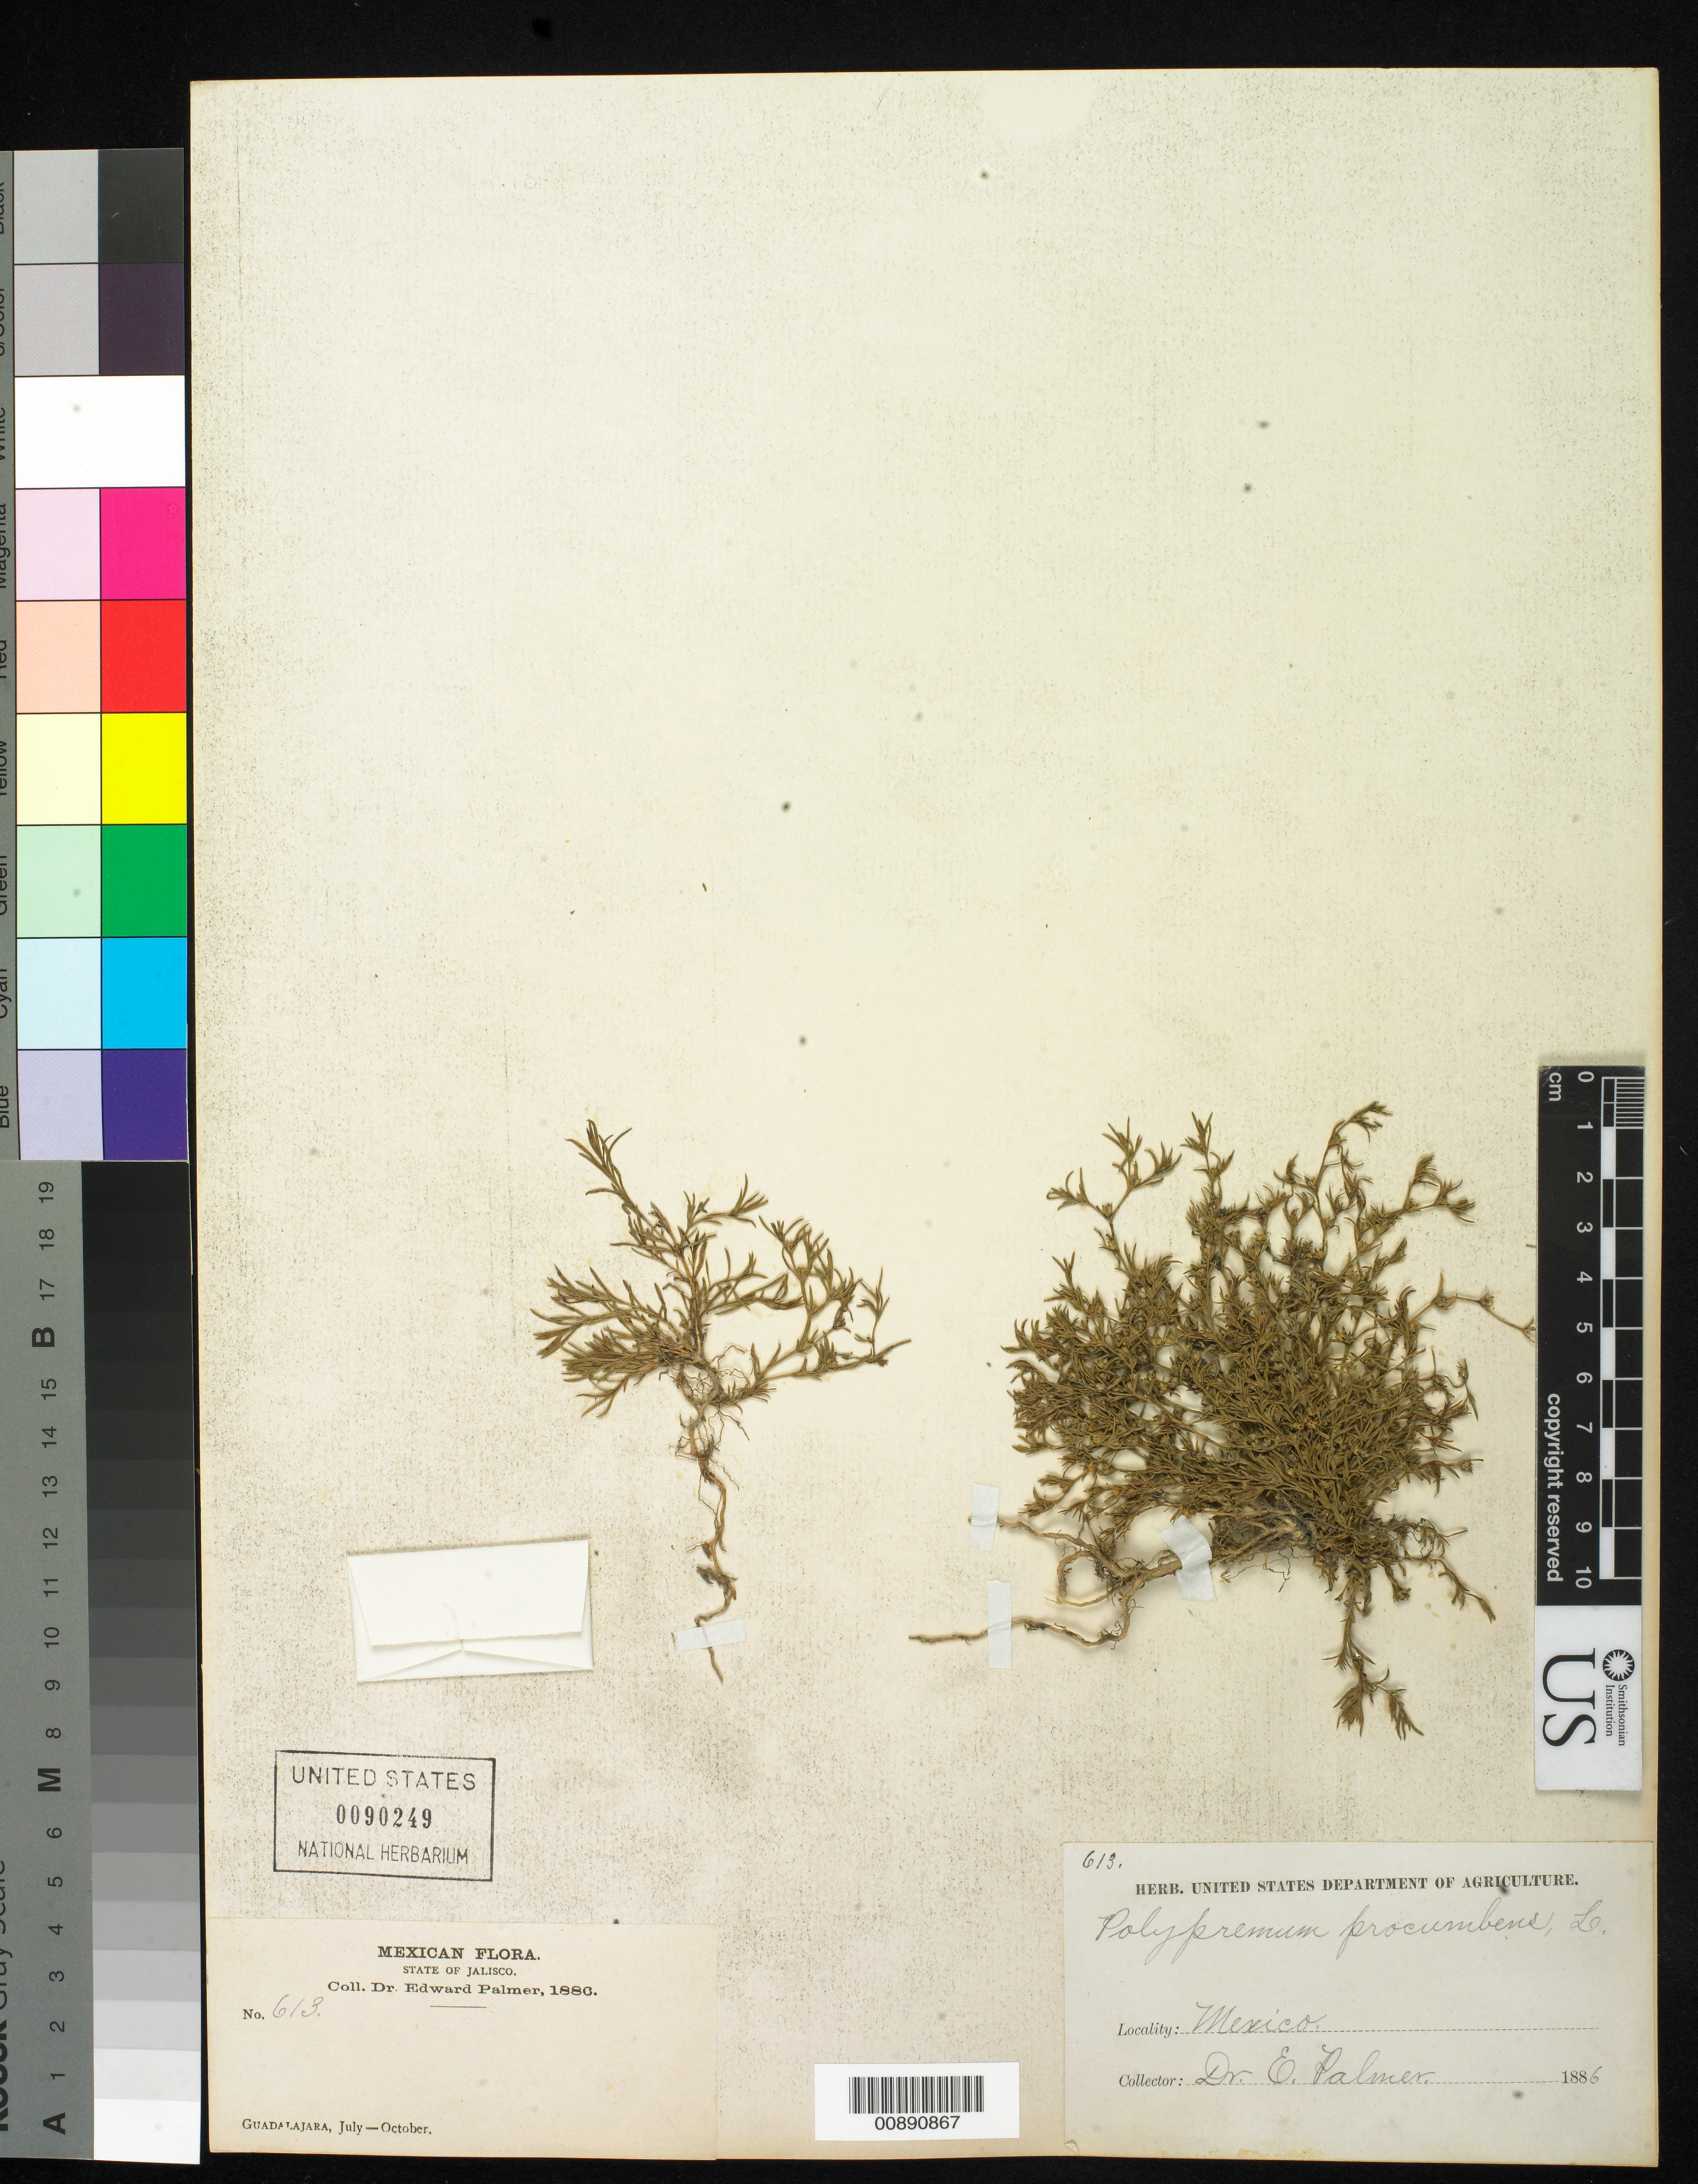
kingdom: Plantae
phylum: Tracheophyta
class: Magnoliopsida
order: Lamiales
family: Tetrachondraceae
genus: Polypremum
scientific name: Polypremum procumbens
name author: L.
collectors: E. Palmer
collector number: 613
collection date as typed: Jul 1886 to -- Oct 1886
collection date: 1886-07/1886-10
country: Mexico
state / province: Jalisco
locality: Guadalajara, Jalisco.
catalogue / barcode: US 90249